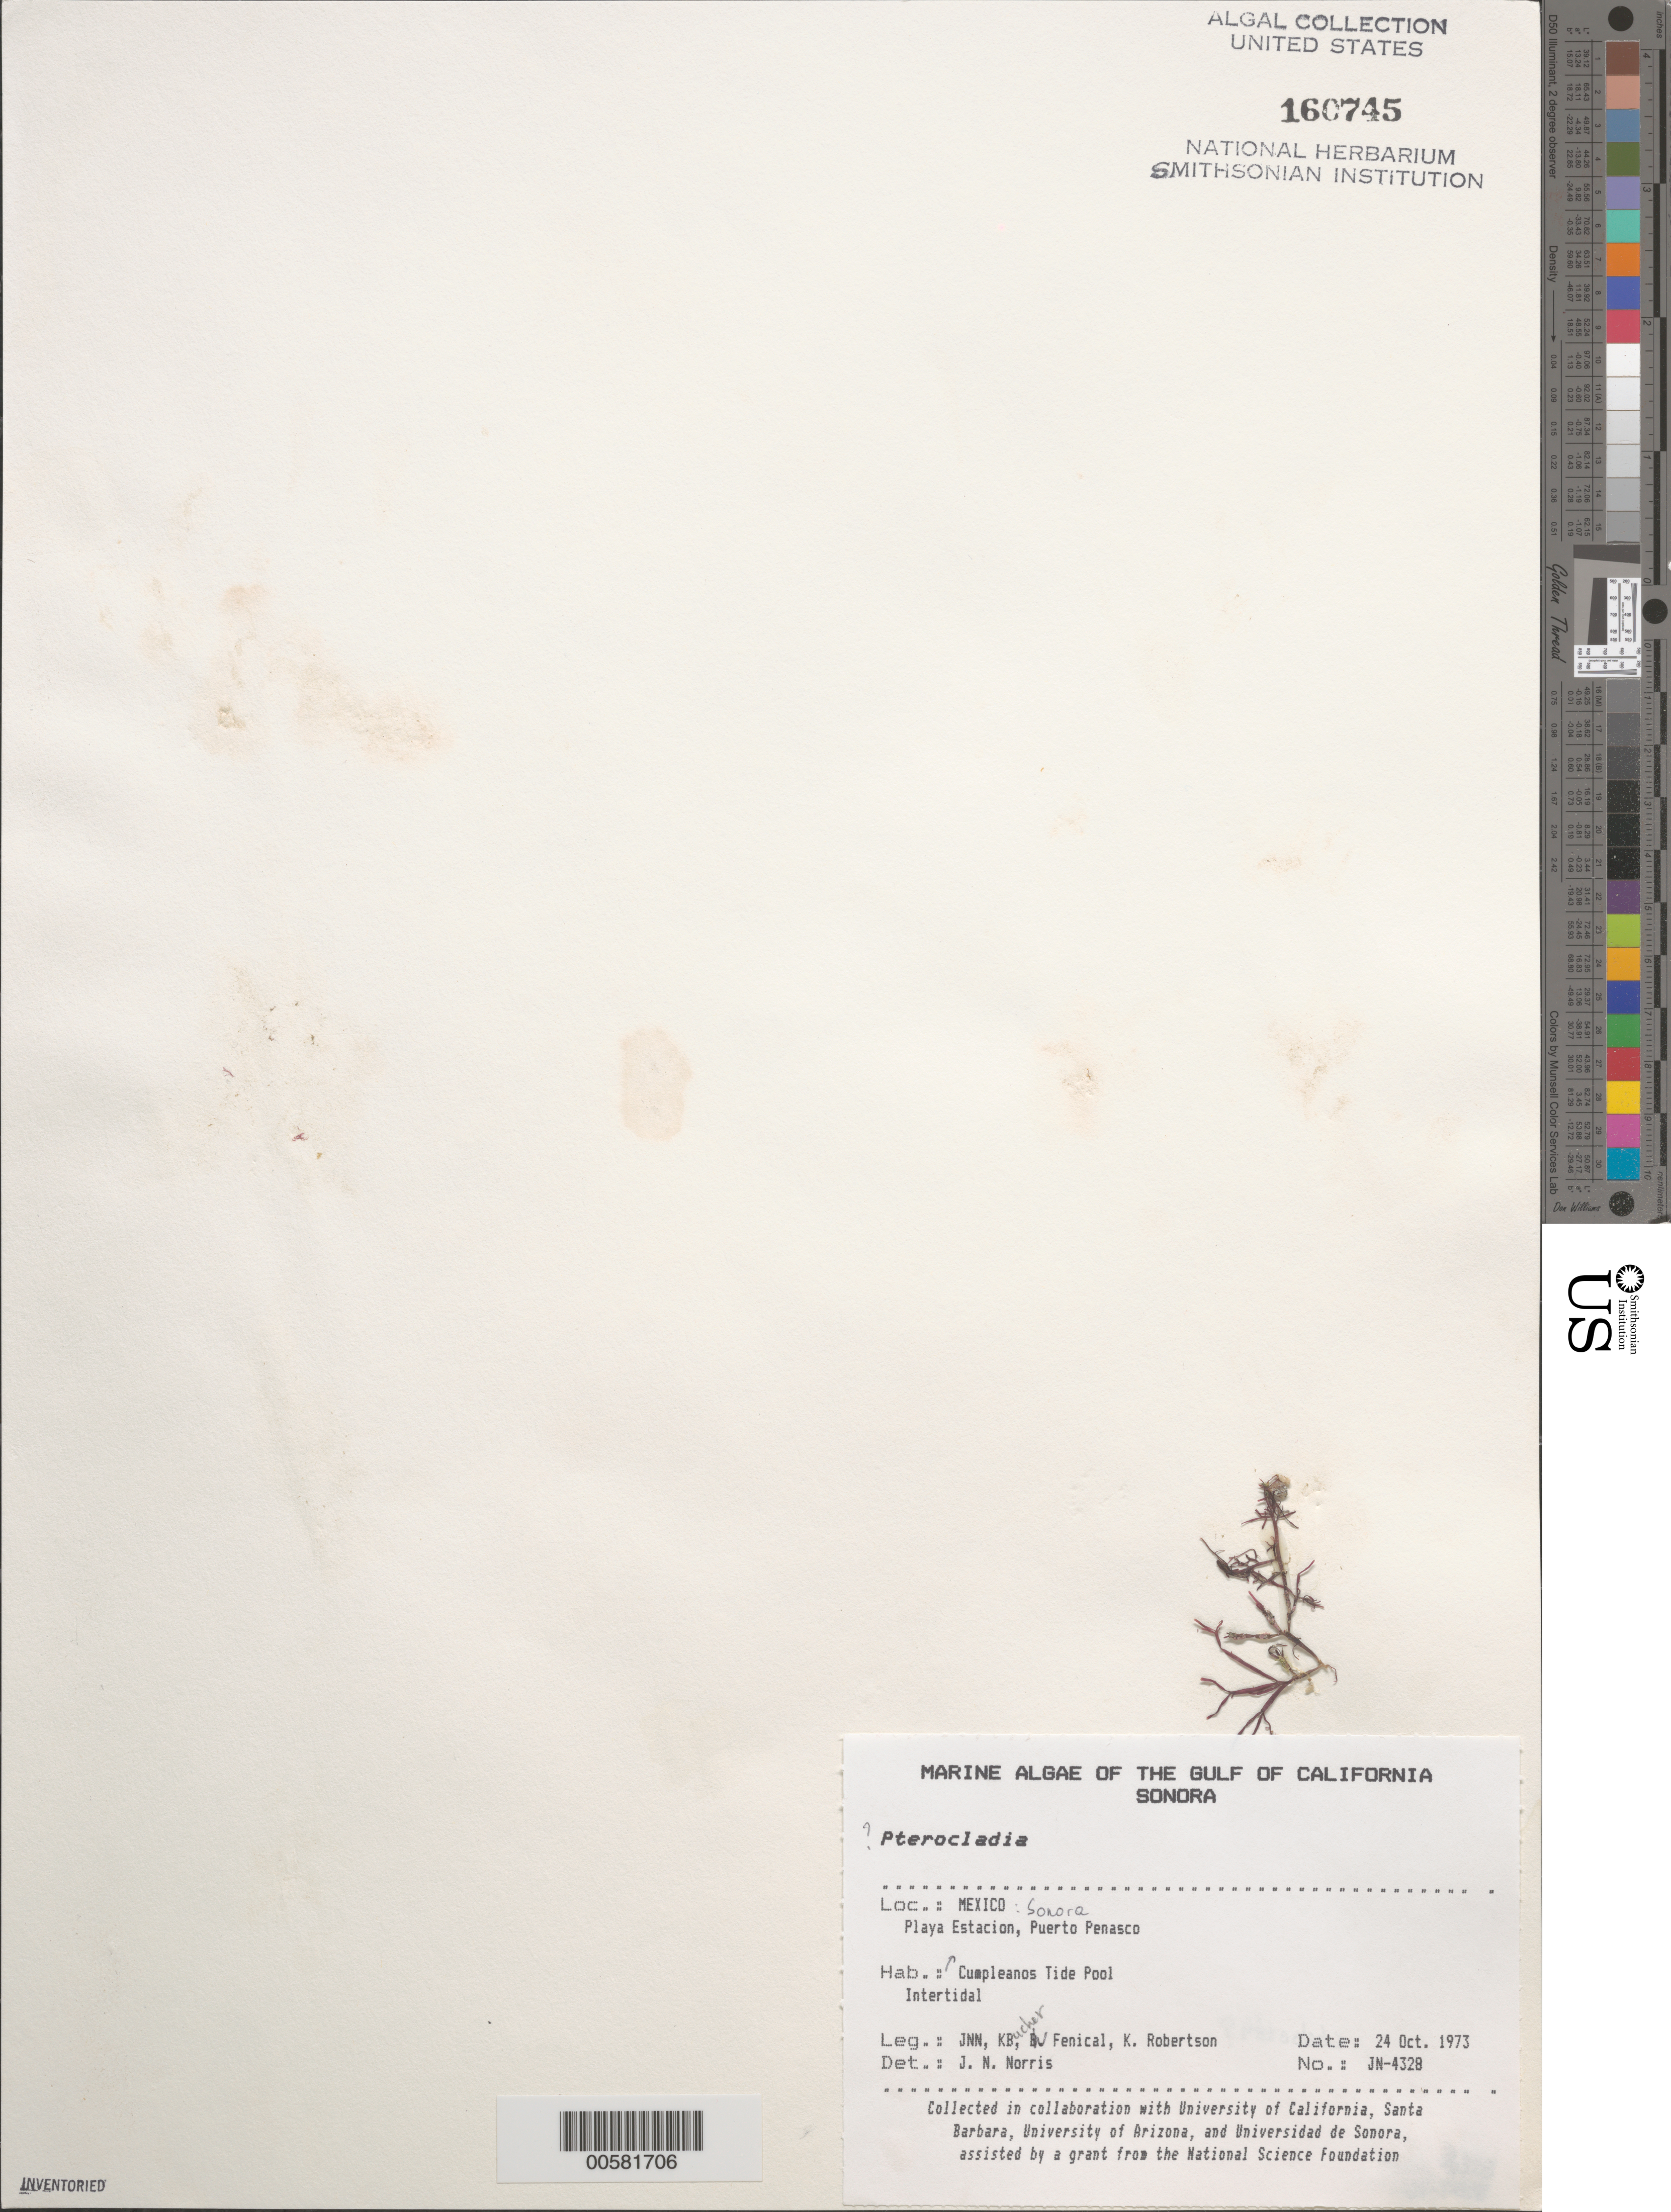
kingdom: Plantae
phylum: Rhodophyta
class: Florideophyceae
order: Gelidiales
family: Pterocladiaceae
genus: Pterocladia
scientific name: Pterocladia sp.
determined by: Norris, James N.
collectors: J. N. Norris, K. E. Bucher, W. Fenical & K. Robertson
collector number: JN-4328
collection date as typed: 24 Oct 1973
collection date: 1973-10-24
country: Mexico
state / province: Sonora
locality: Playa Estacion, Puerto Penasco, Cumpleanos Tide Pool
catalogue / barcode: US 160745